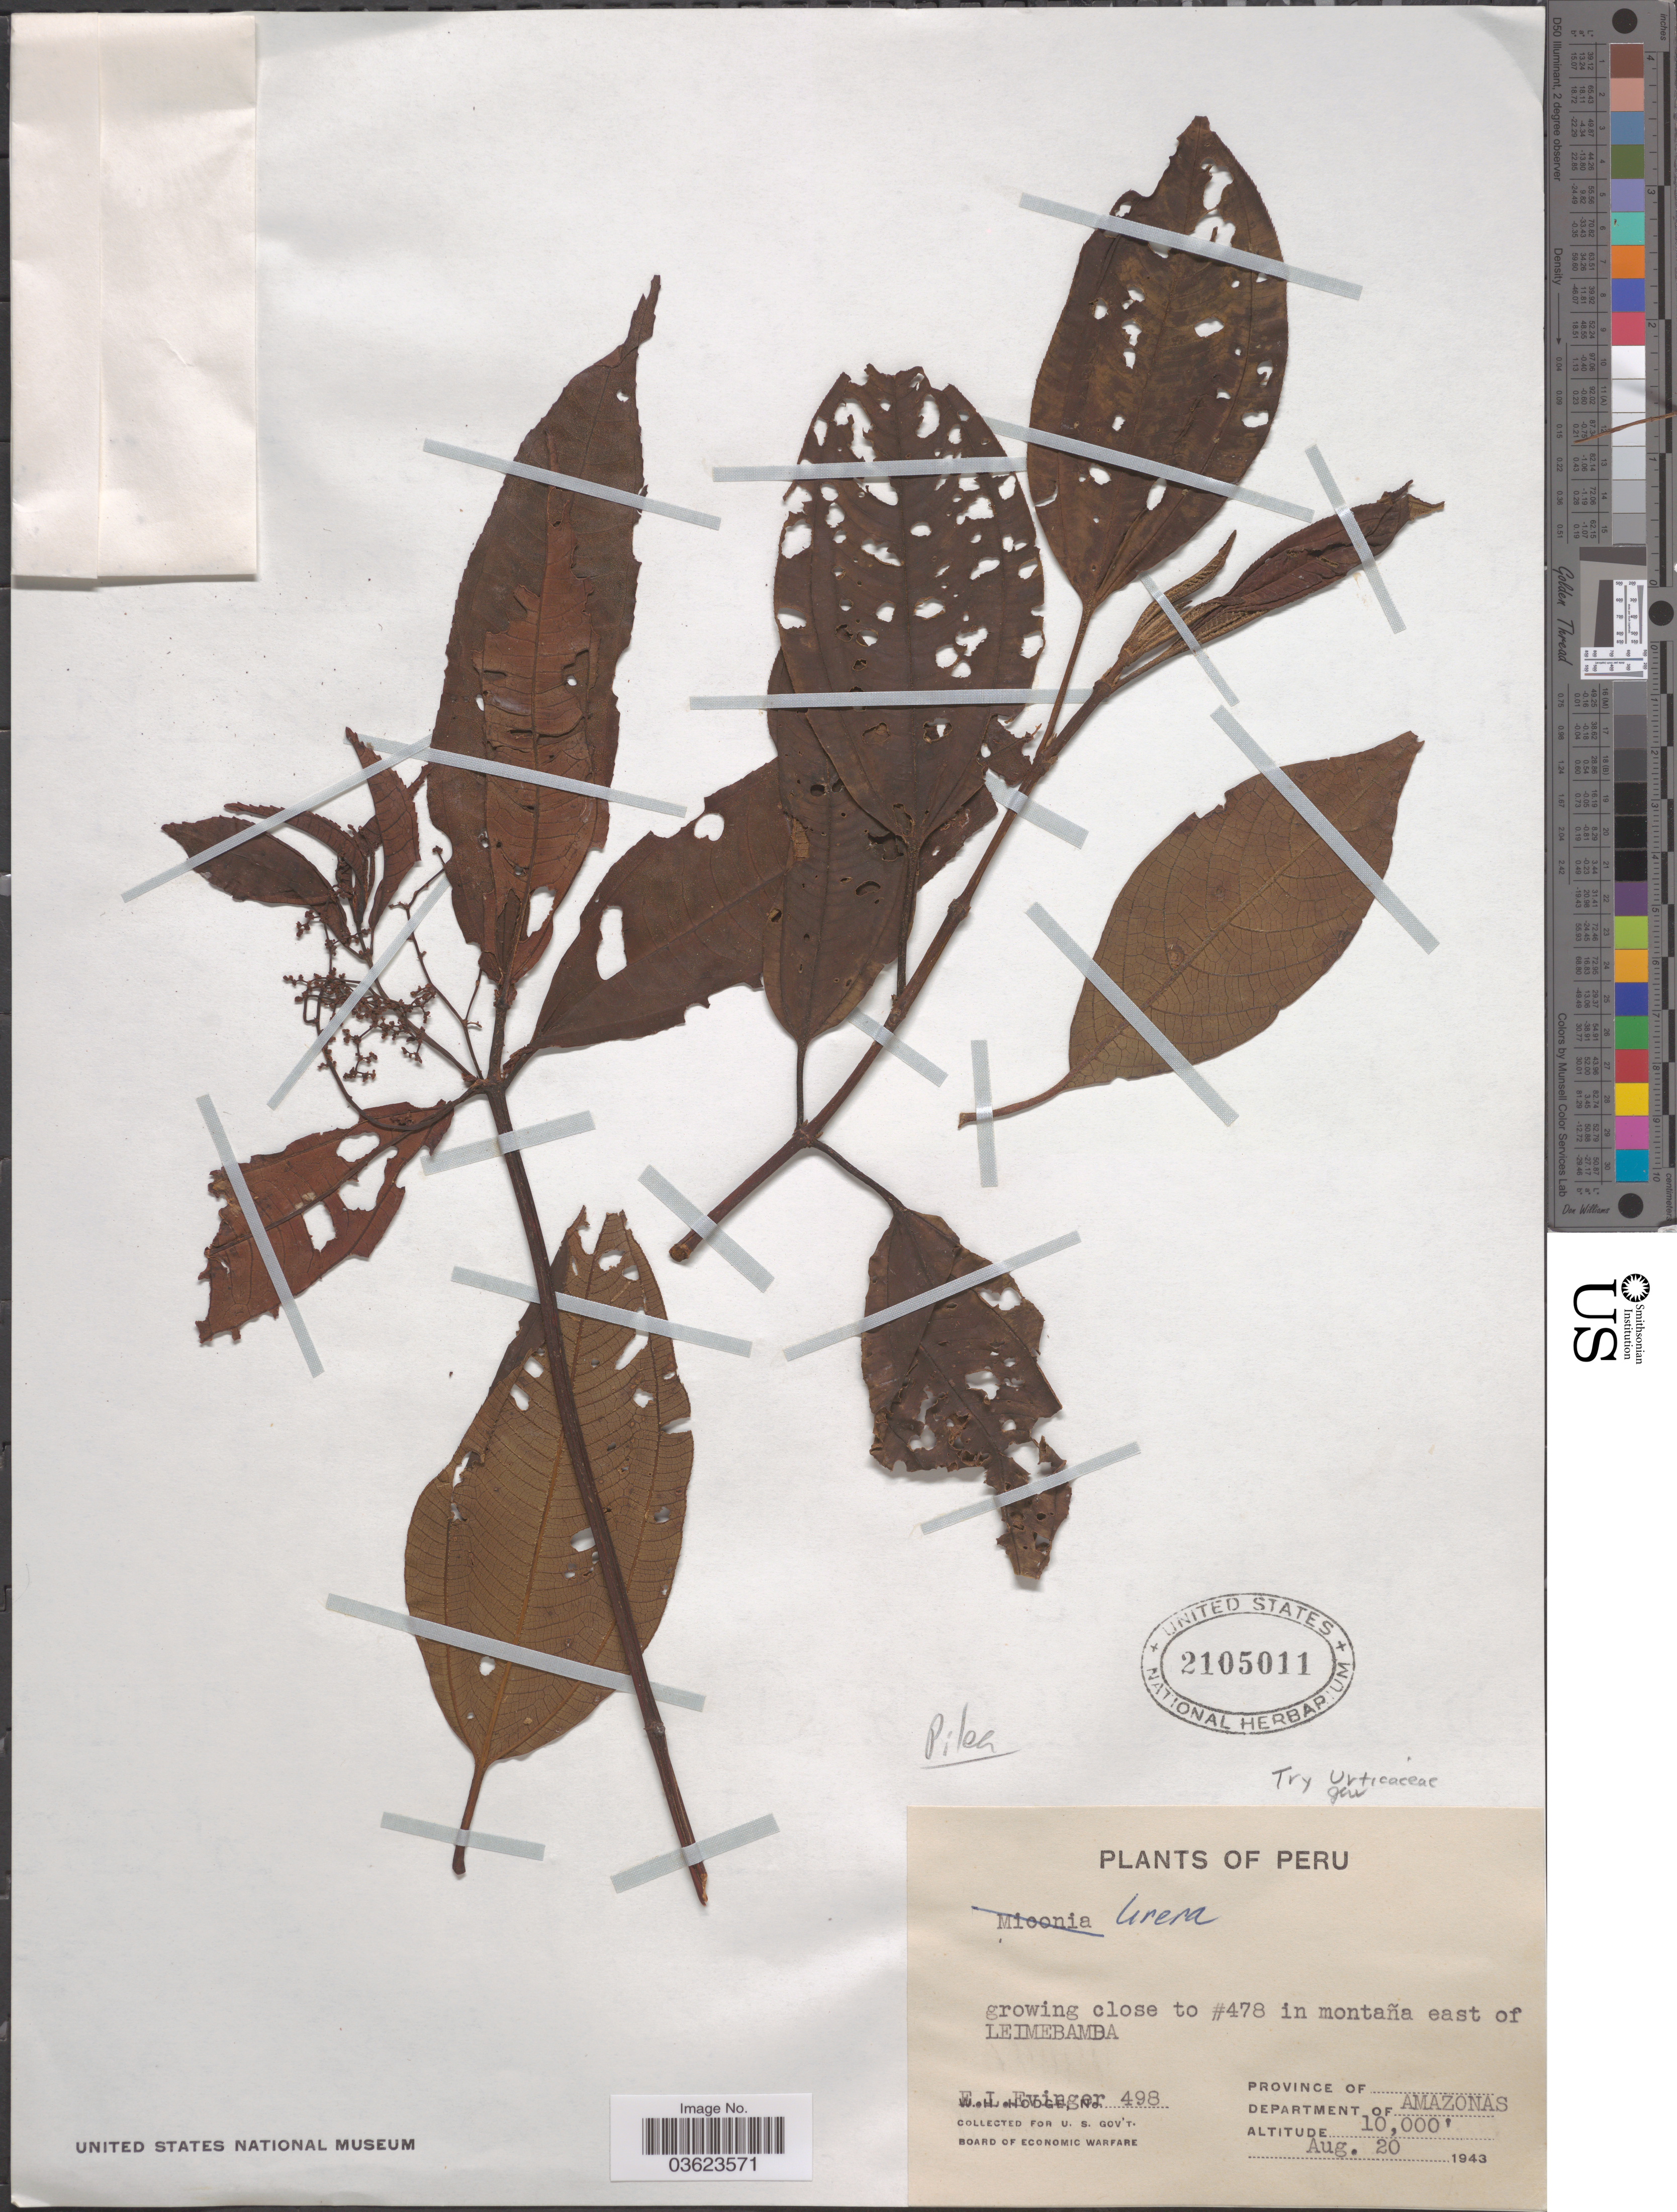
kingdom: Plantae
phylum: Tracheophyta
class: Magnoliopsida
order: Rosales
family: Urticaceae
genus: Pilea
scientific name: Pilea sp.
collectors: E. Evinger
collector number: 498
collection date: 1943-08-20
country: Peru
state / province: Amazonas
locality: Growing close to # 478 in montaña east of Leimebamba. Department of Amazonas.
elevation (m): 3048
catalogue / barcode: US 2105011